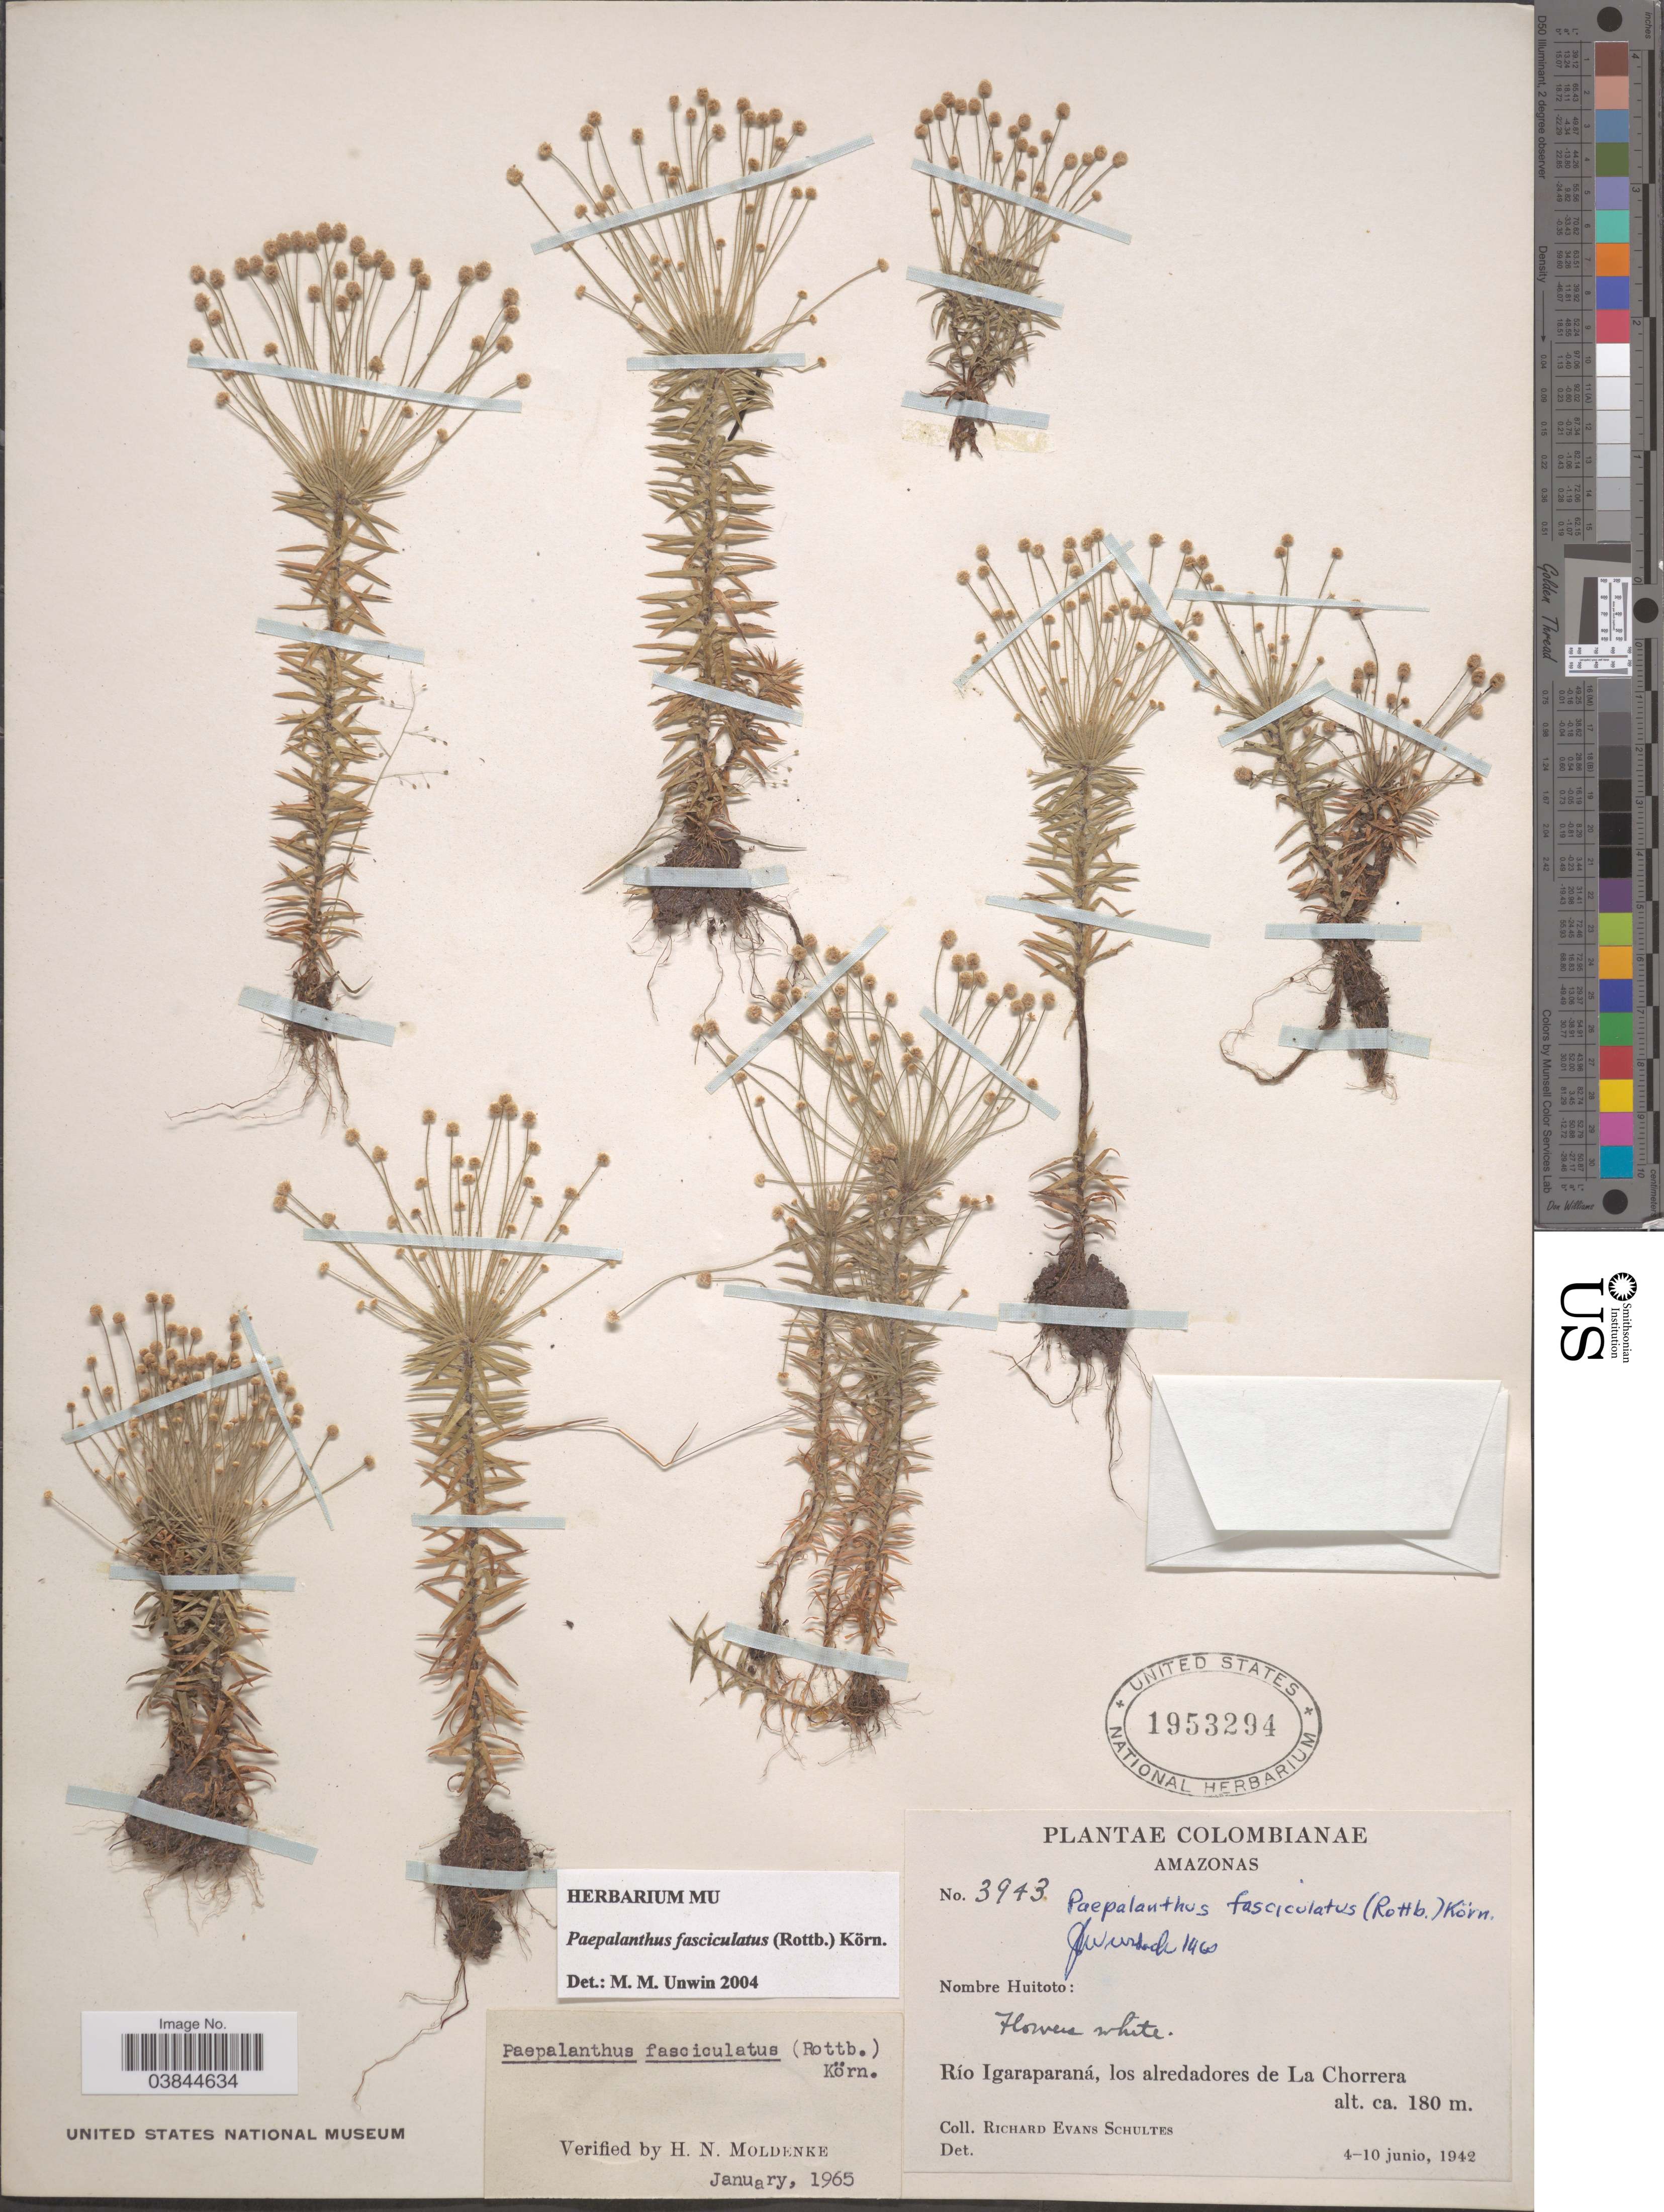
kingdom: Plantae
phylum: Tracheophyta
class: Liliopsida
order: Poales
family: Eriocaulaceae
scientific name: Giuliettia fasciculata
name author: (Rottb.) Andrino & Sano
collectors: R. E. Schultes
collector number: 3943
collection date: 1942-06-04/1942-06-10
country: Colombia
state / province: Amazônas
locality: Río Igaraparaná, los alredadores de La Chorrera.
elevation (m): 180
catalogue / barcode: US 1953294